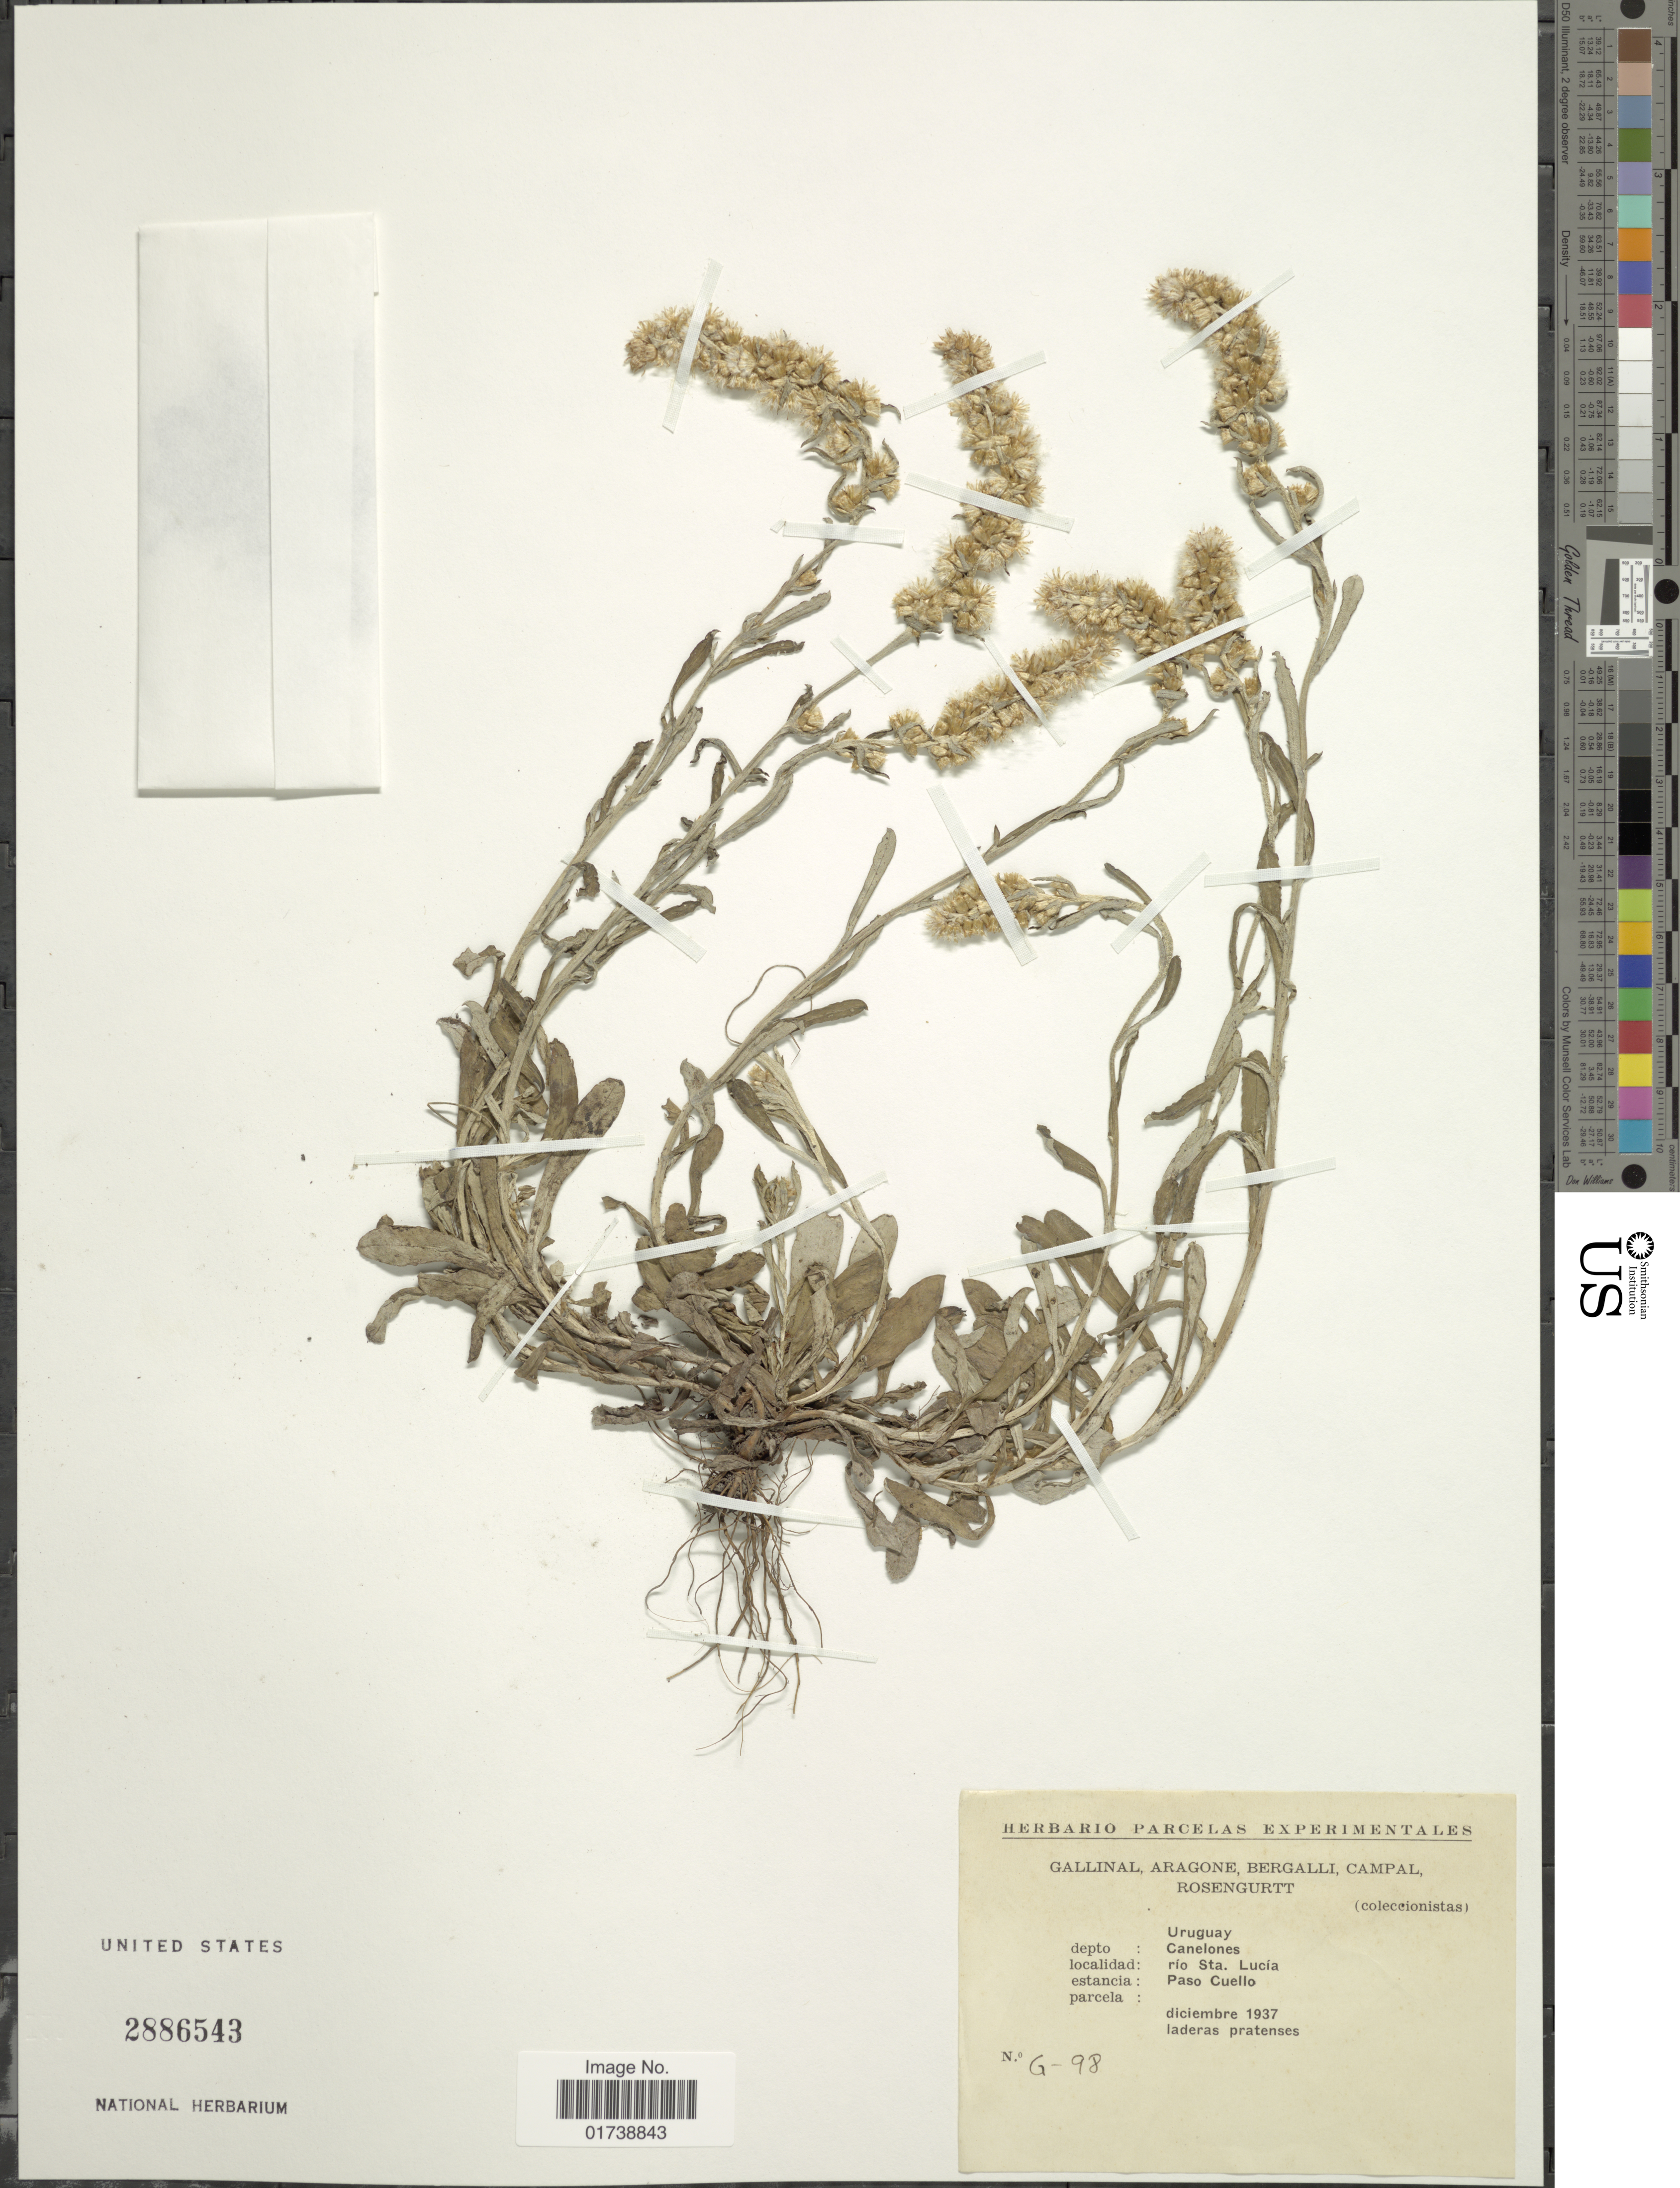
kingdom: Plantae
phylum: Tracheophyta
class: Magnoliopsida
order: Asterales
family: Asteraceae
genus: Gamochaeta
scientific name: Gamochaeta sp.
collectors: -. Gallinal, -- Aragone, -- Bergalli, -- Campal & Rosengurtt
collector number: G-98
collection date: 1937-12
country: Uruguay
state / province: Canelones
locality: Rio Sta. Lucia, estancia Paso Cuello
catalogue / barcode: US 2886543